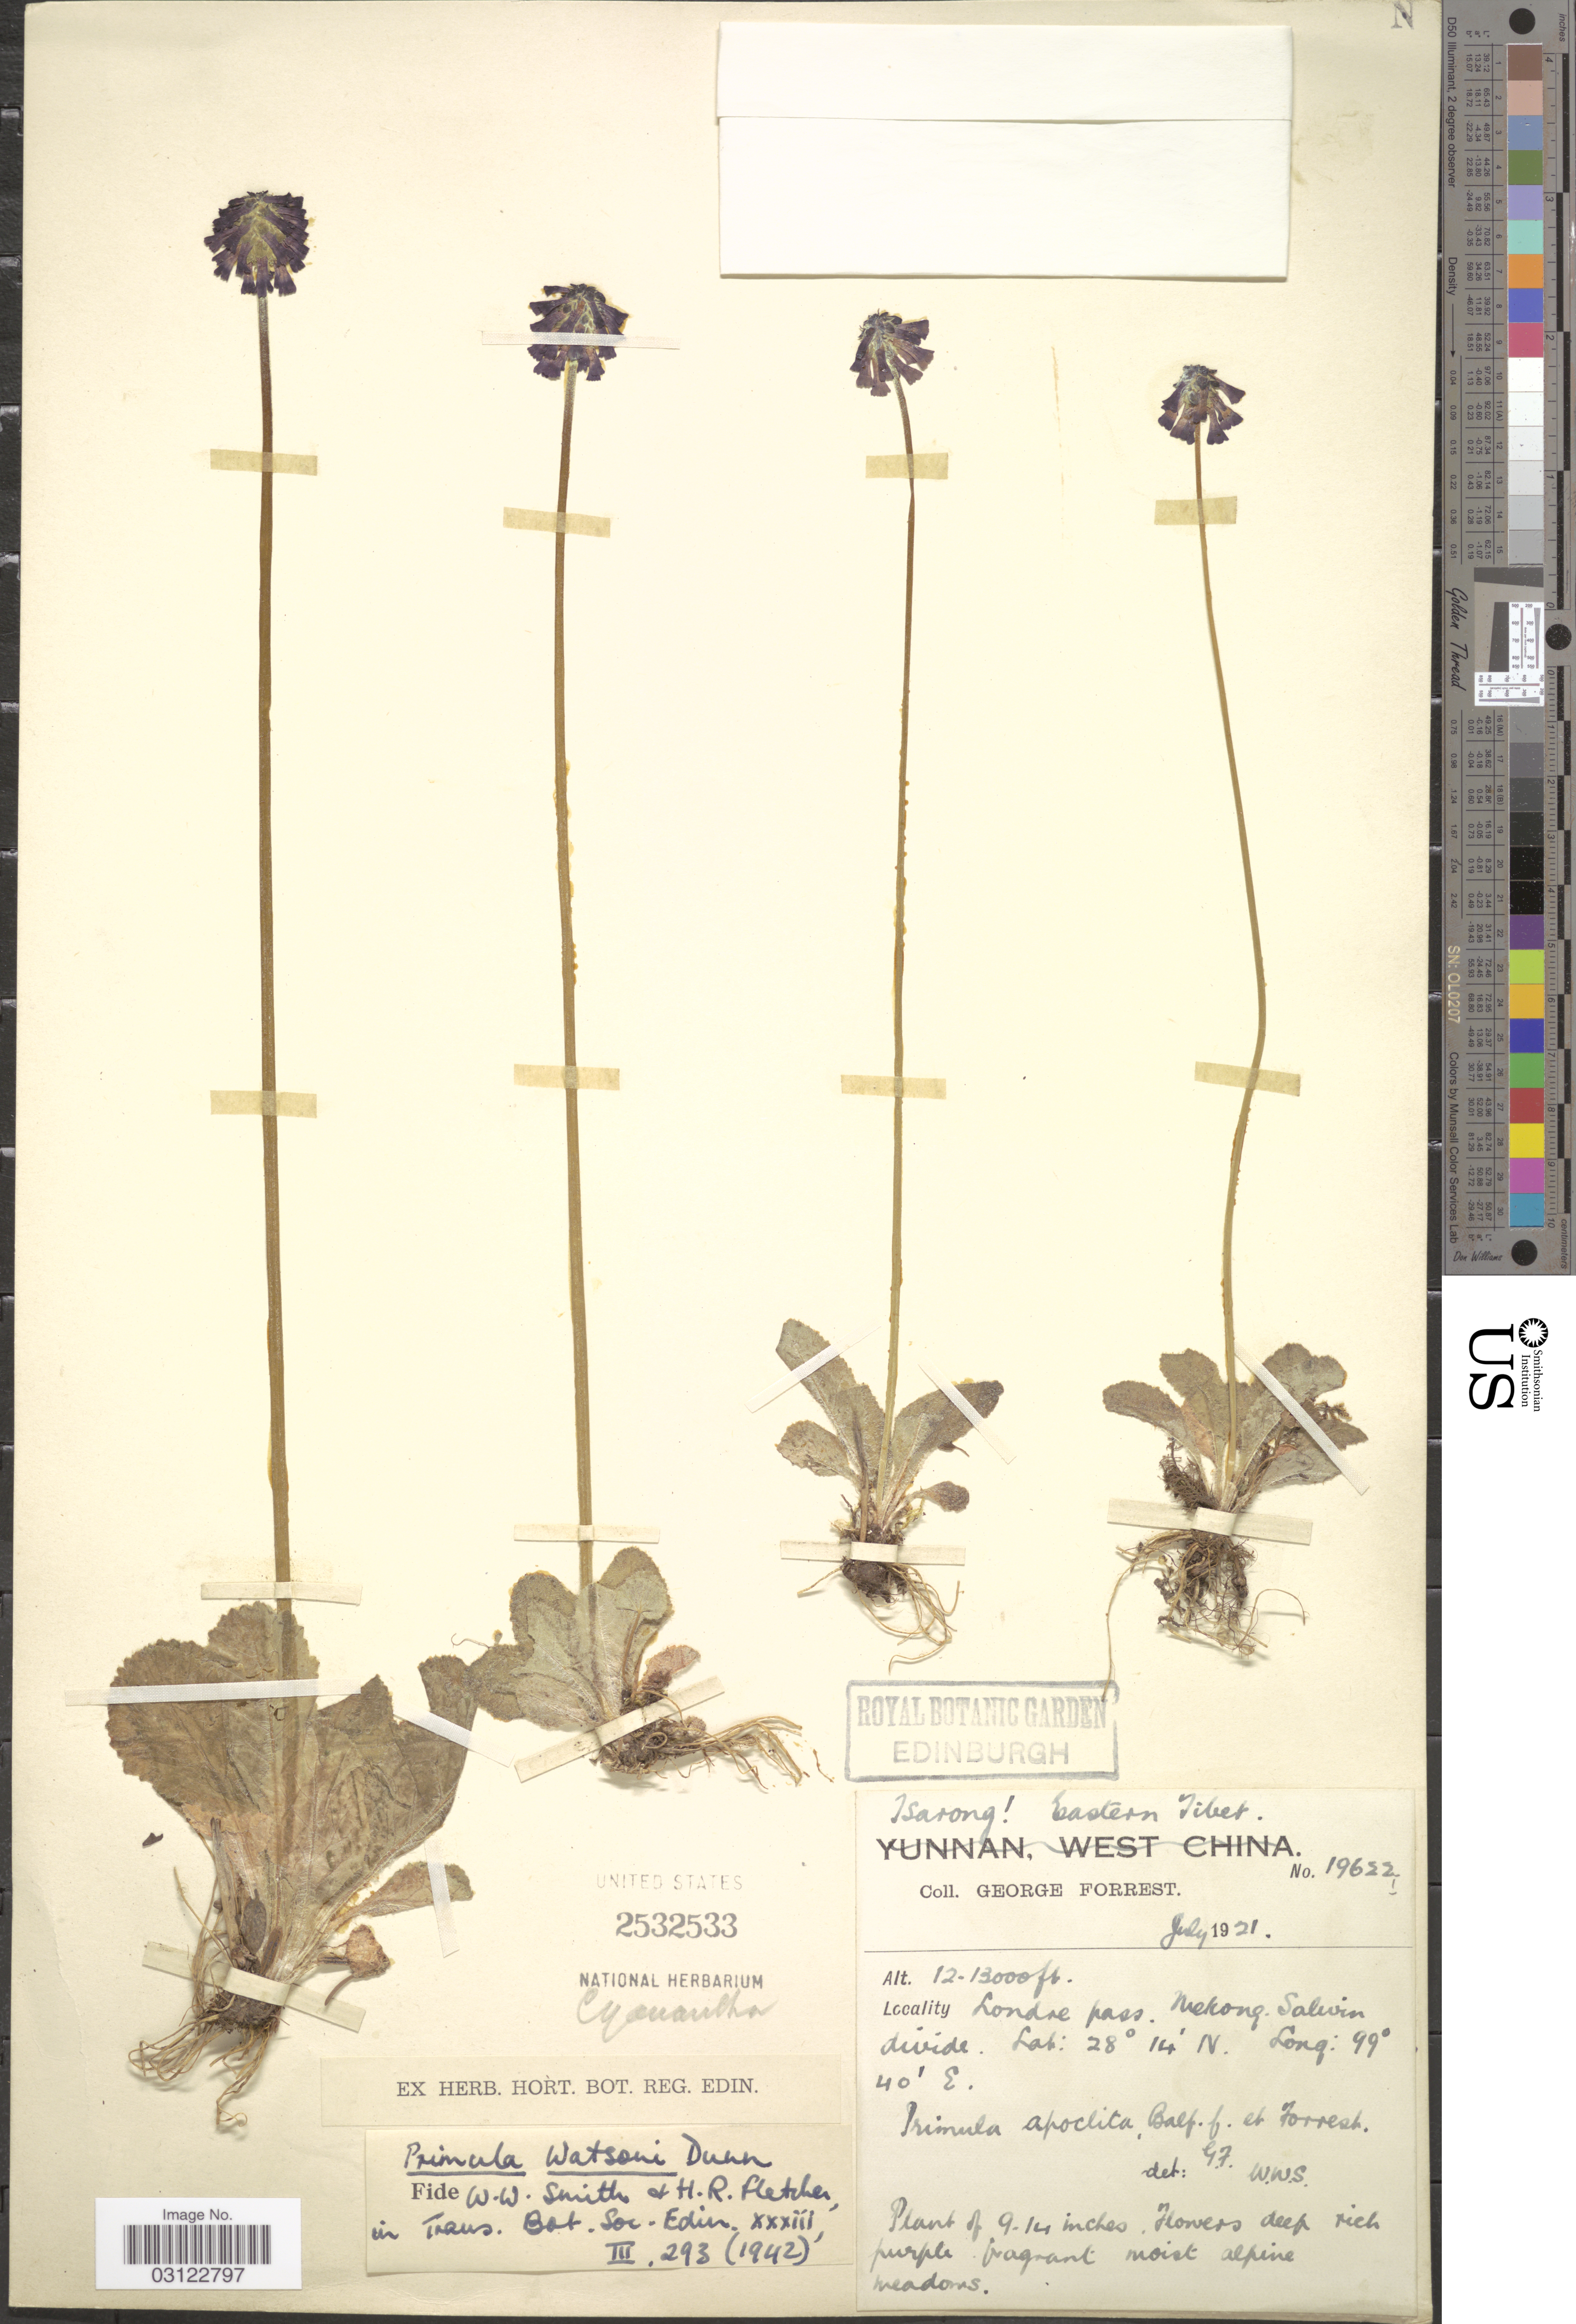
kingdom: Plantae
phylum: Tracheophyta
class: Magnoliopsida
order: Ericales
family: Primulaceae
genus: Primula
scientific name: Primula watsonii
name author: Dunn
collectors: G. Forrest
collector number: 19622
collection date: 1921-07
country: China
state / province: Xizang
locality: Tsarong. Eastern Tibet. Londre pass. Mekong, Salwin divide.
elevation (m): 3658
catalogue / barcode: US 2532533